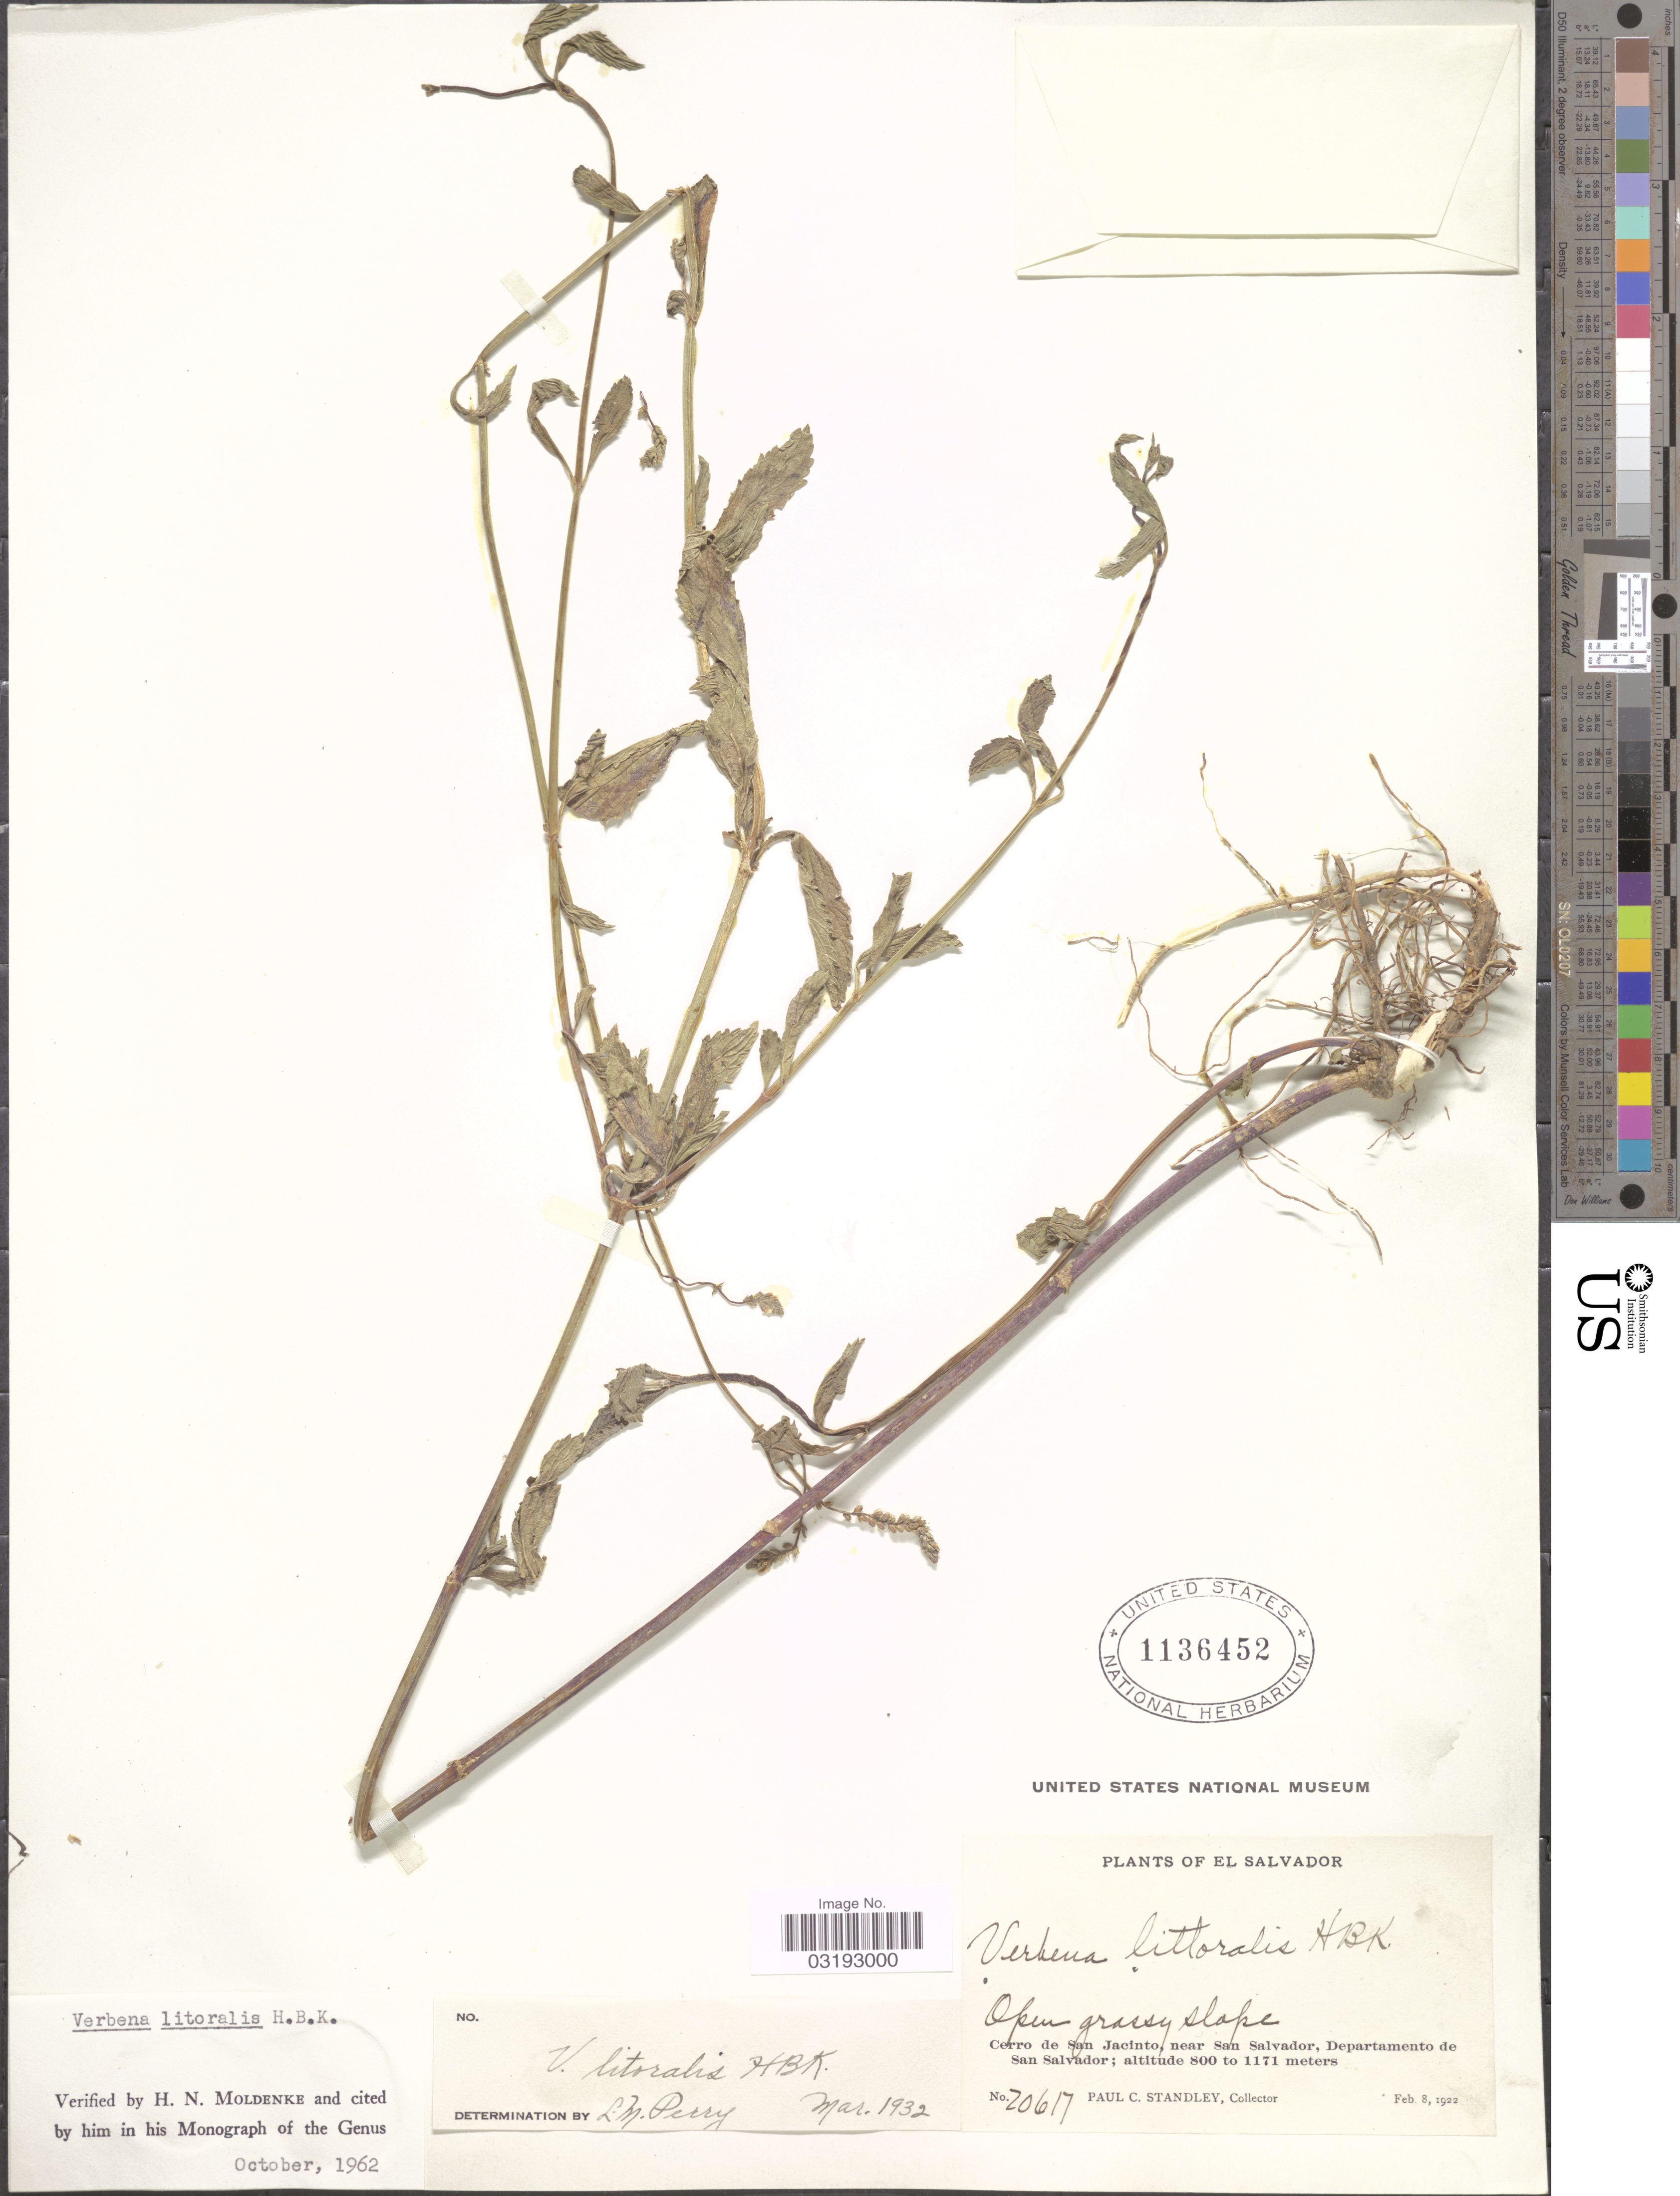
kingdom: Plantae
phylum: Tracheophyta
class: Magnoliopsida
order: Lamiales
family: Verbenaceae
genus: Verbena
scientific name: Verbena litoralis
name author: Kunth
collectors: P. C. Standley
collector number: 20617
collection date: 1922-02-08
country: El Salvador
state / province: San Salvador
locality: Cerro de San Jacinto, near San Salvador, Departamento de San Salvador.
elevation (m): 800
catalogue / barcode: US 1136452